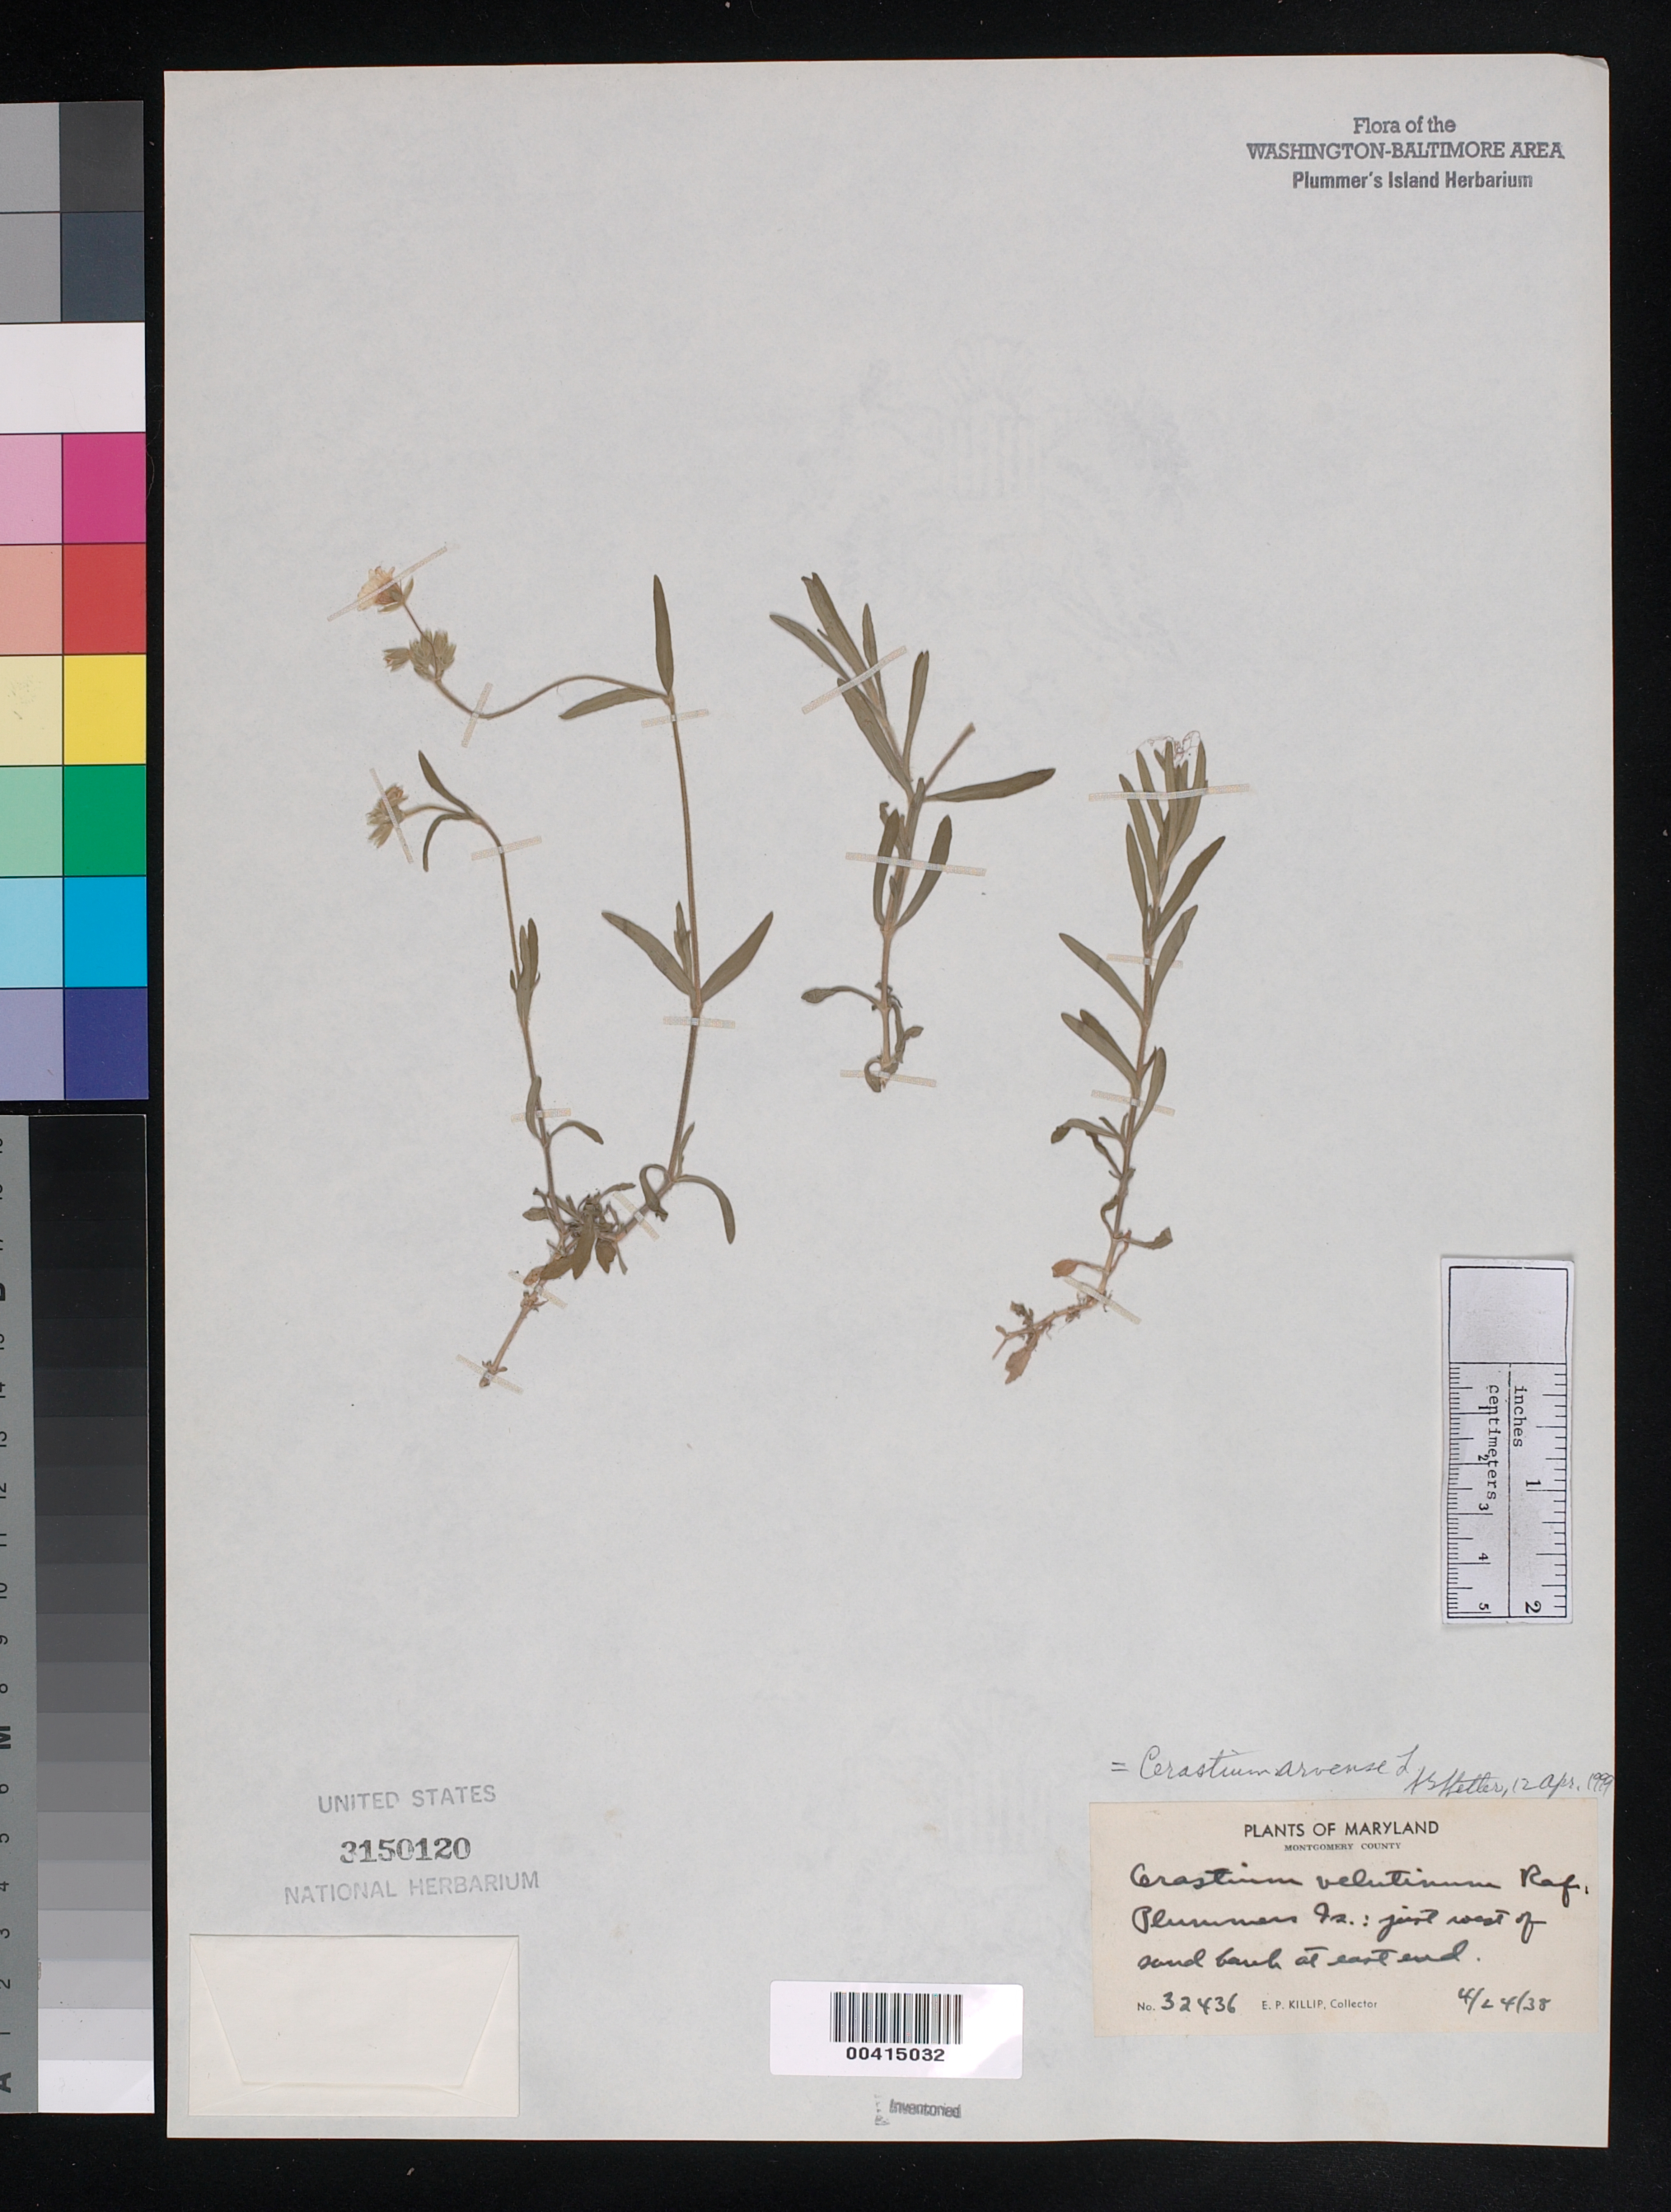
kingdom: Plantae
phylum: Tracheophyta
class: Magnoliopsida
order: Caryophyllales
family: Caryophyllaceae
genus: Cerastium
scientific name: Cerastium arvense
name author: L.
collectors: E. P. Killip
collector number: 32436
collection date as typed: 24 Apr 1938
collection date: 1938-04-24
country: United States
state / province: Maryland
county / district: Montgomery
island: Plummers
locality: Plummer's Island; just west of sand beach at east end Plummers Island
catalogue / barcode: US 3150120